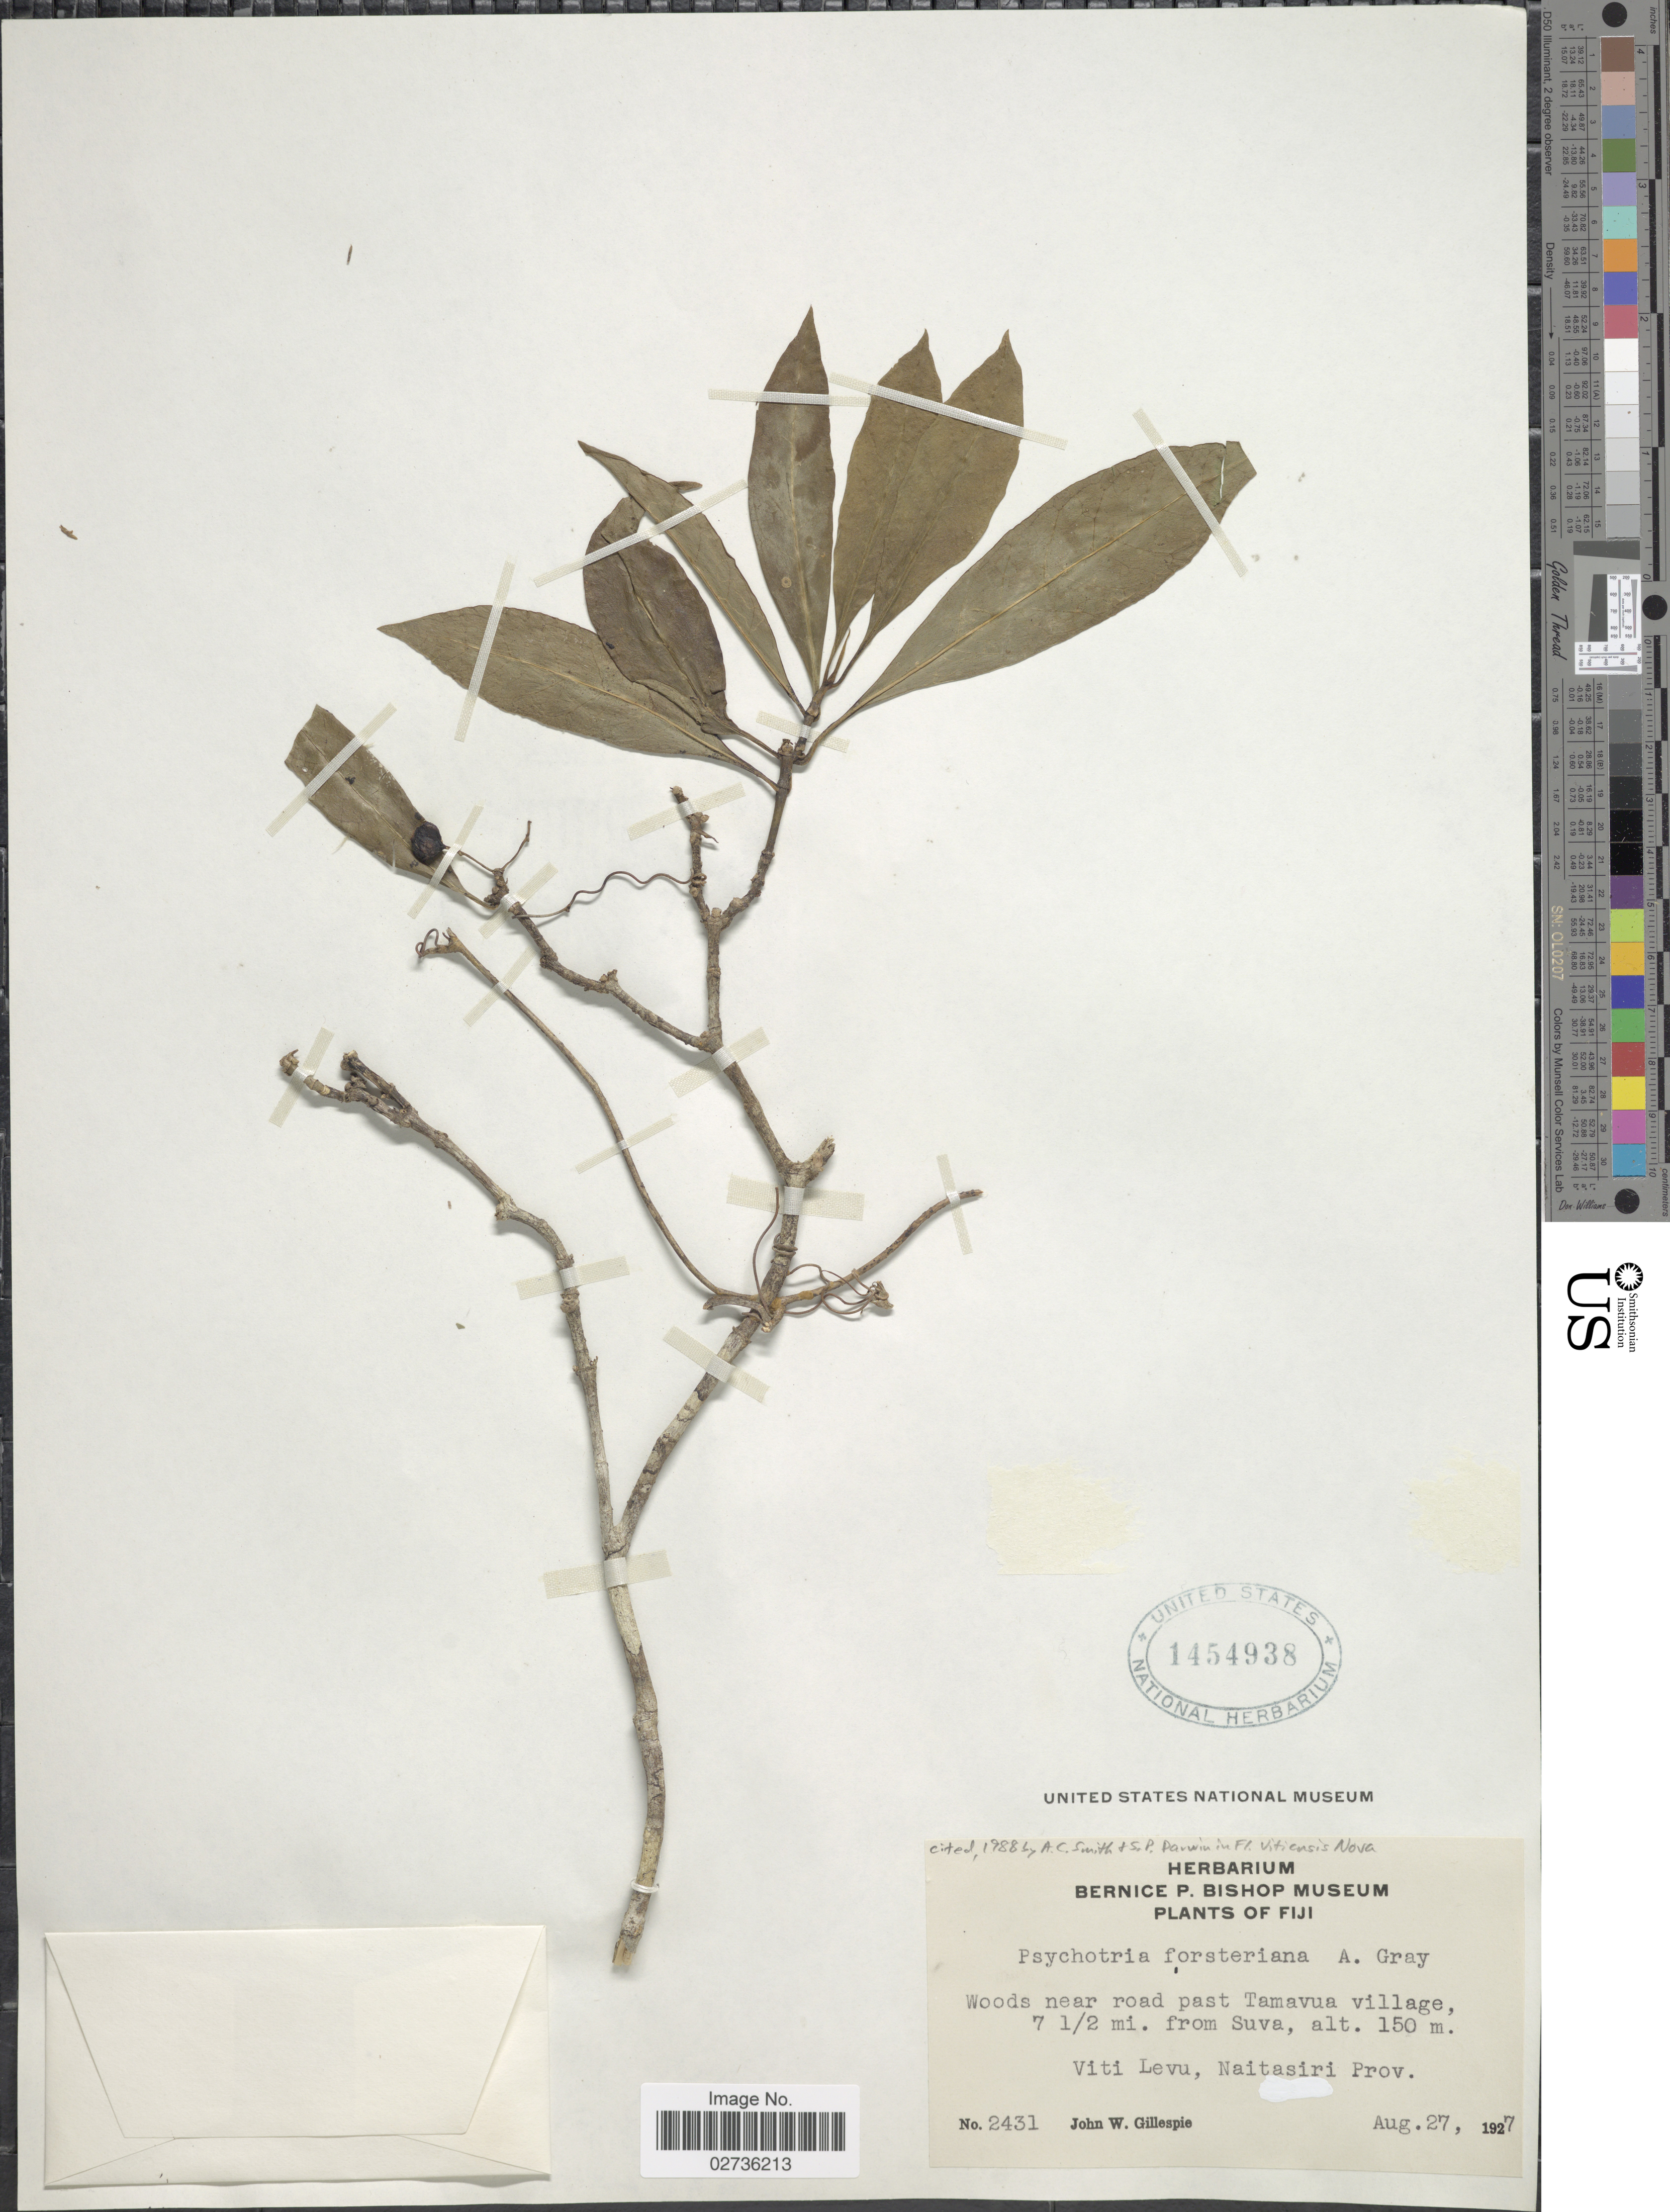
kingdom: Plantae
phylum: Tracheophyta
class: Magnoliopsida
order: Gentianales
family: Rubiaceae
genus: Psychotria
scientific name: Psychotria forsteriana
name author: A. Gray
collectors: J. W. Gillespie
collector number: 2431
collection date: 1927-08-27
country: Fiji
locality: Woods near road past Tamavua village, 7½ mi. from Suva. Viti Levu, Naitasiri Prov.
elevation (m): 150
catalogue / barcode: US 1454938